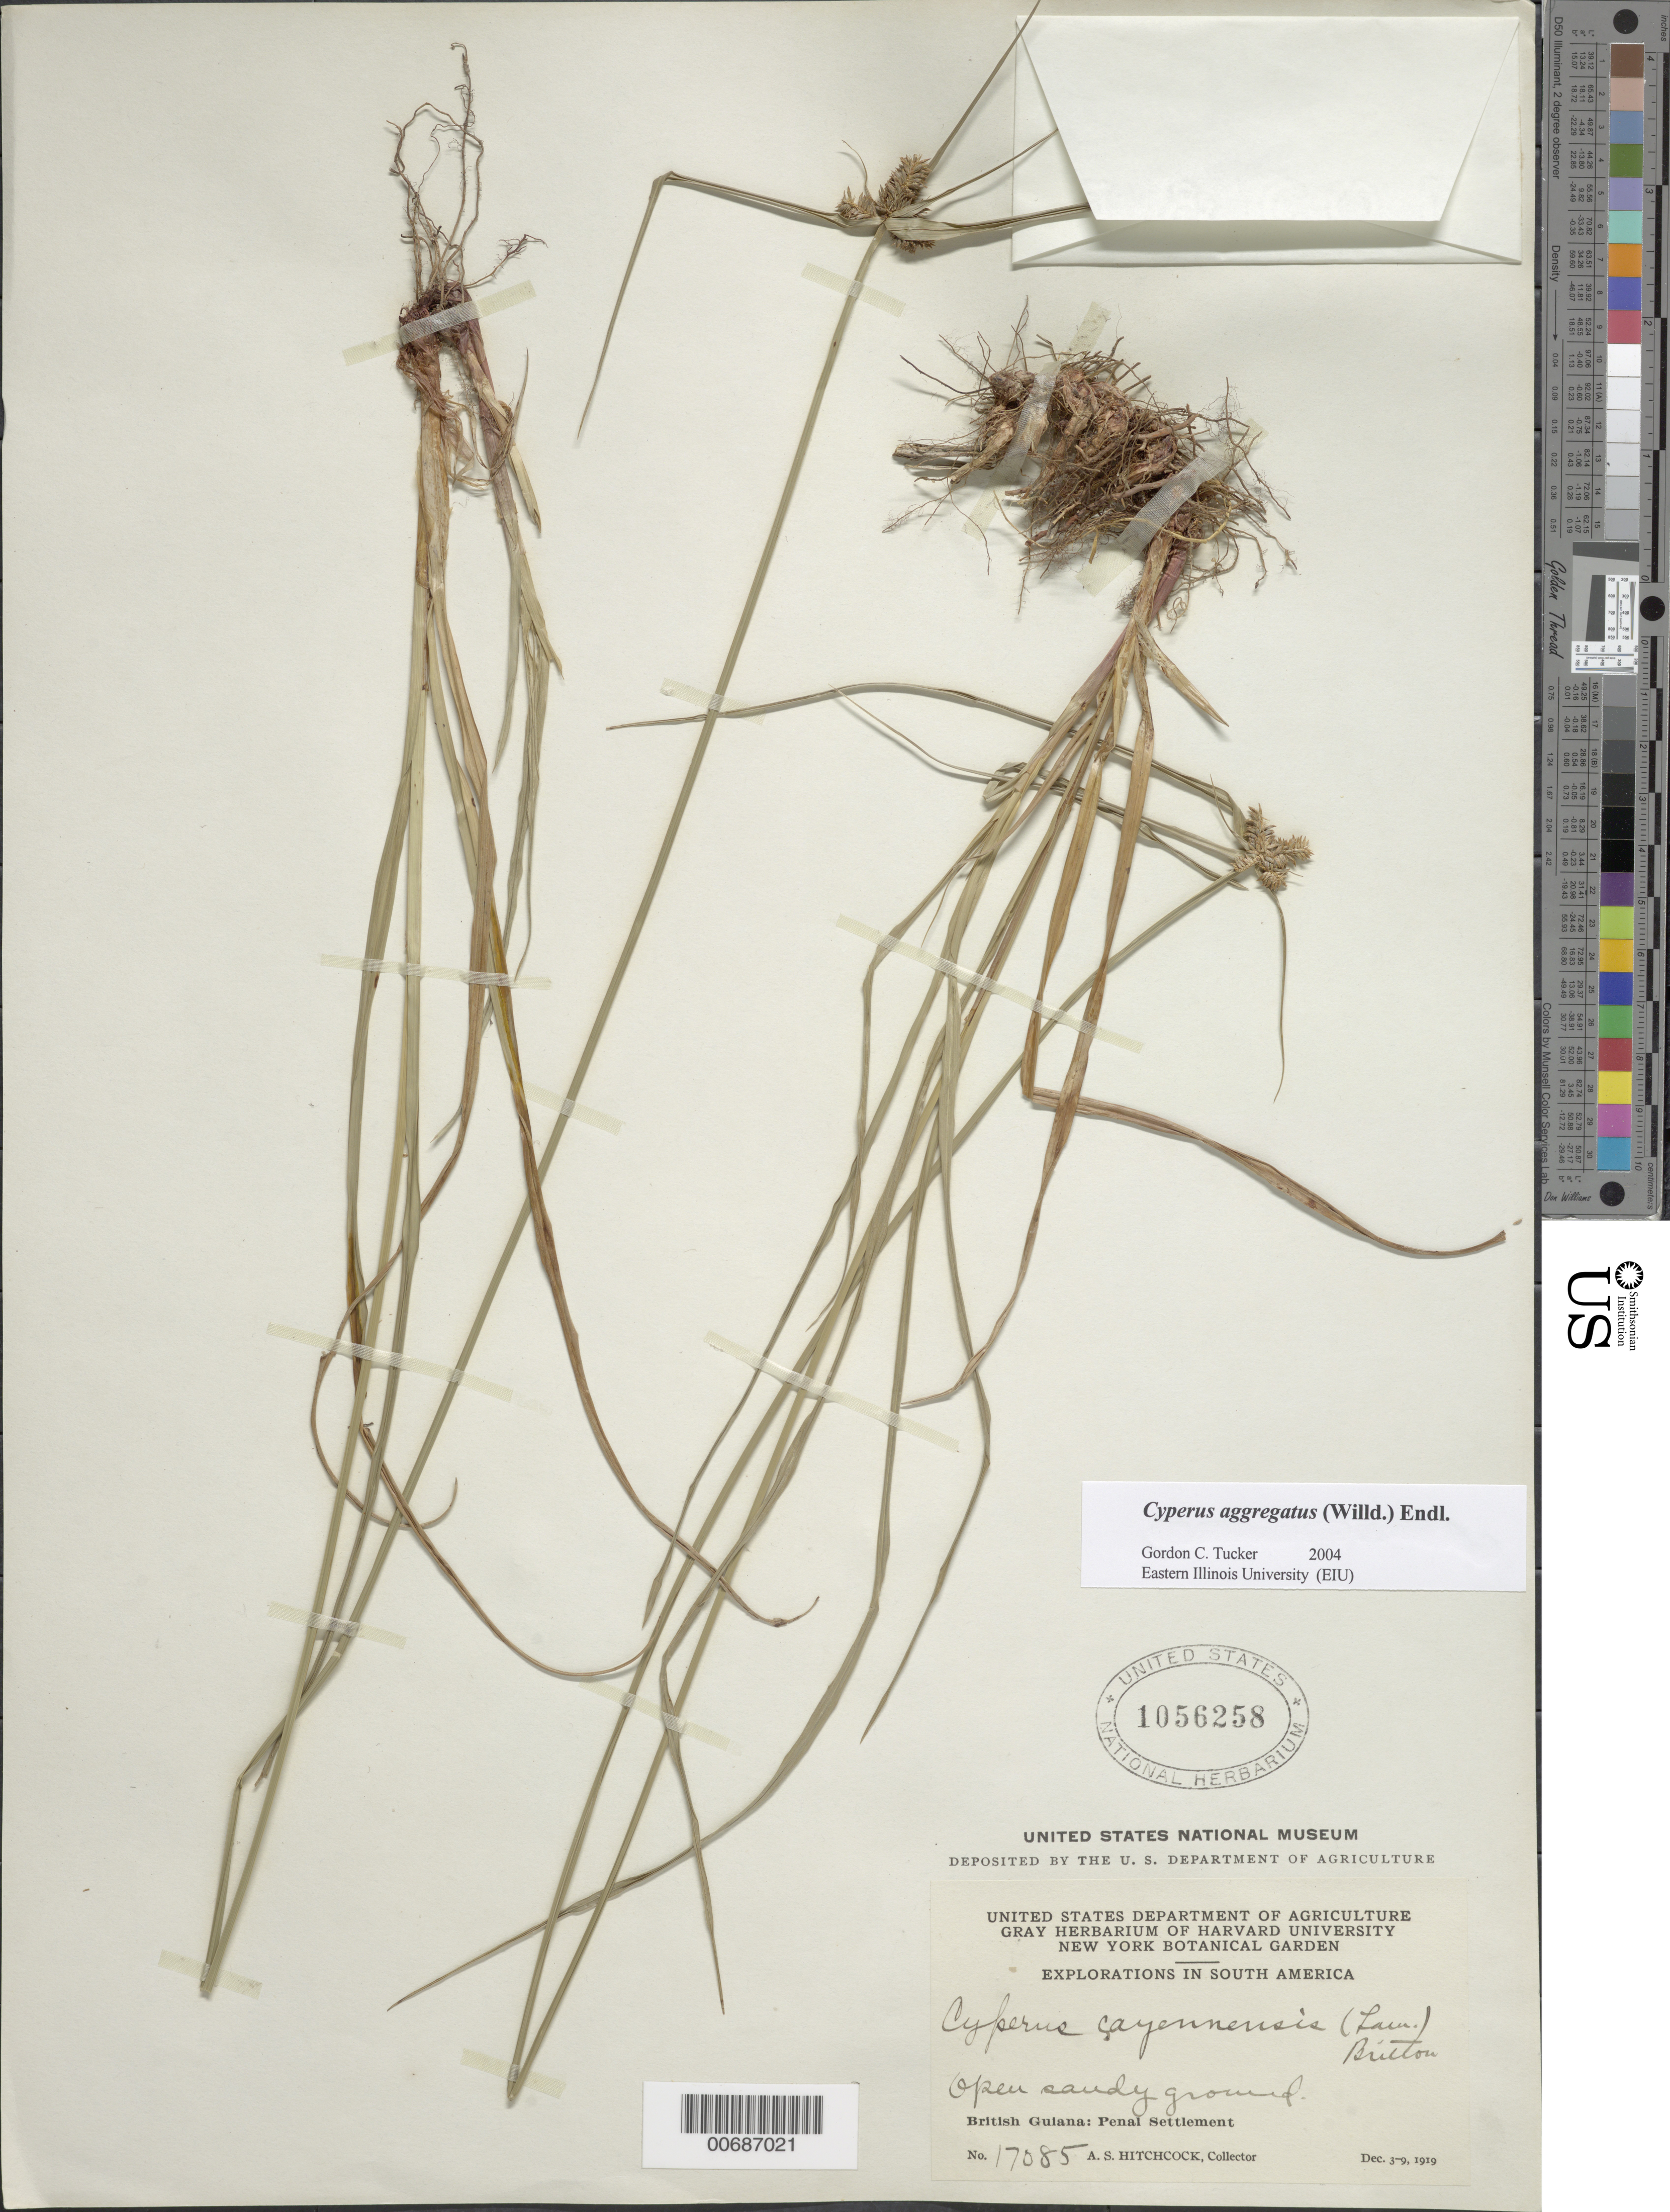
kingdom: Plantae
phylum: Tracheophyta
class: Liliopsida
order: Poales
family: Cyperaceae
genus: Cyperus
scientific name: Cyperus aggregatus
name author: (Willd.) Endl.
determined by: Tucker, G. C.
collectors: A. S. Hitchcock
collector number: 17085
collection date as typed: Dec. 3-9, 1919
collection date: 1919-12-03/1919-12-09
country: Guyana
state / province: Cuyuni-Mazaruni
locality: Penal Settlement, on W side of Essequibo River, near mouth of Mazaruni River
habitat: Open sandy ground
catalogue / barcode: US 1056258